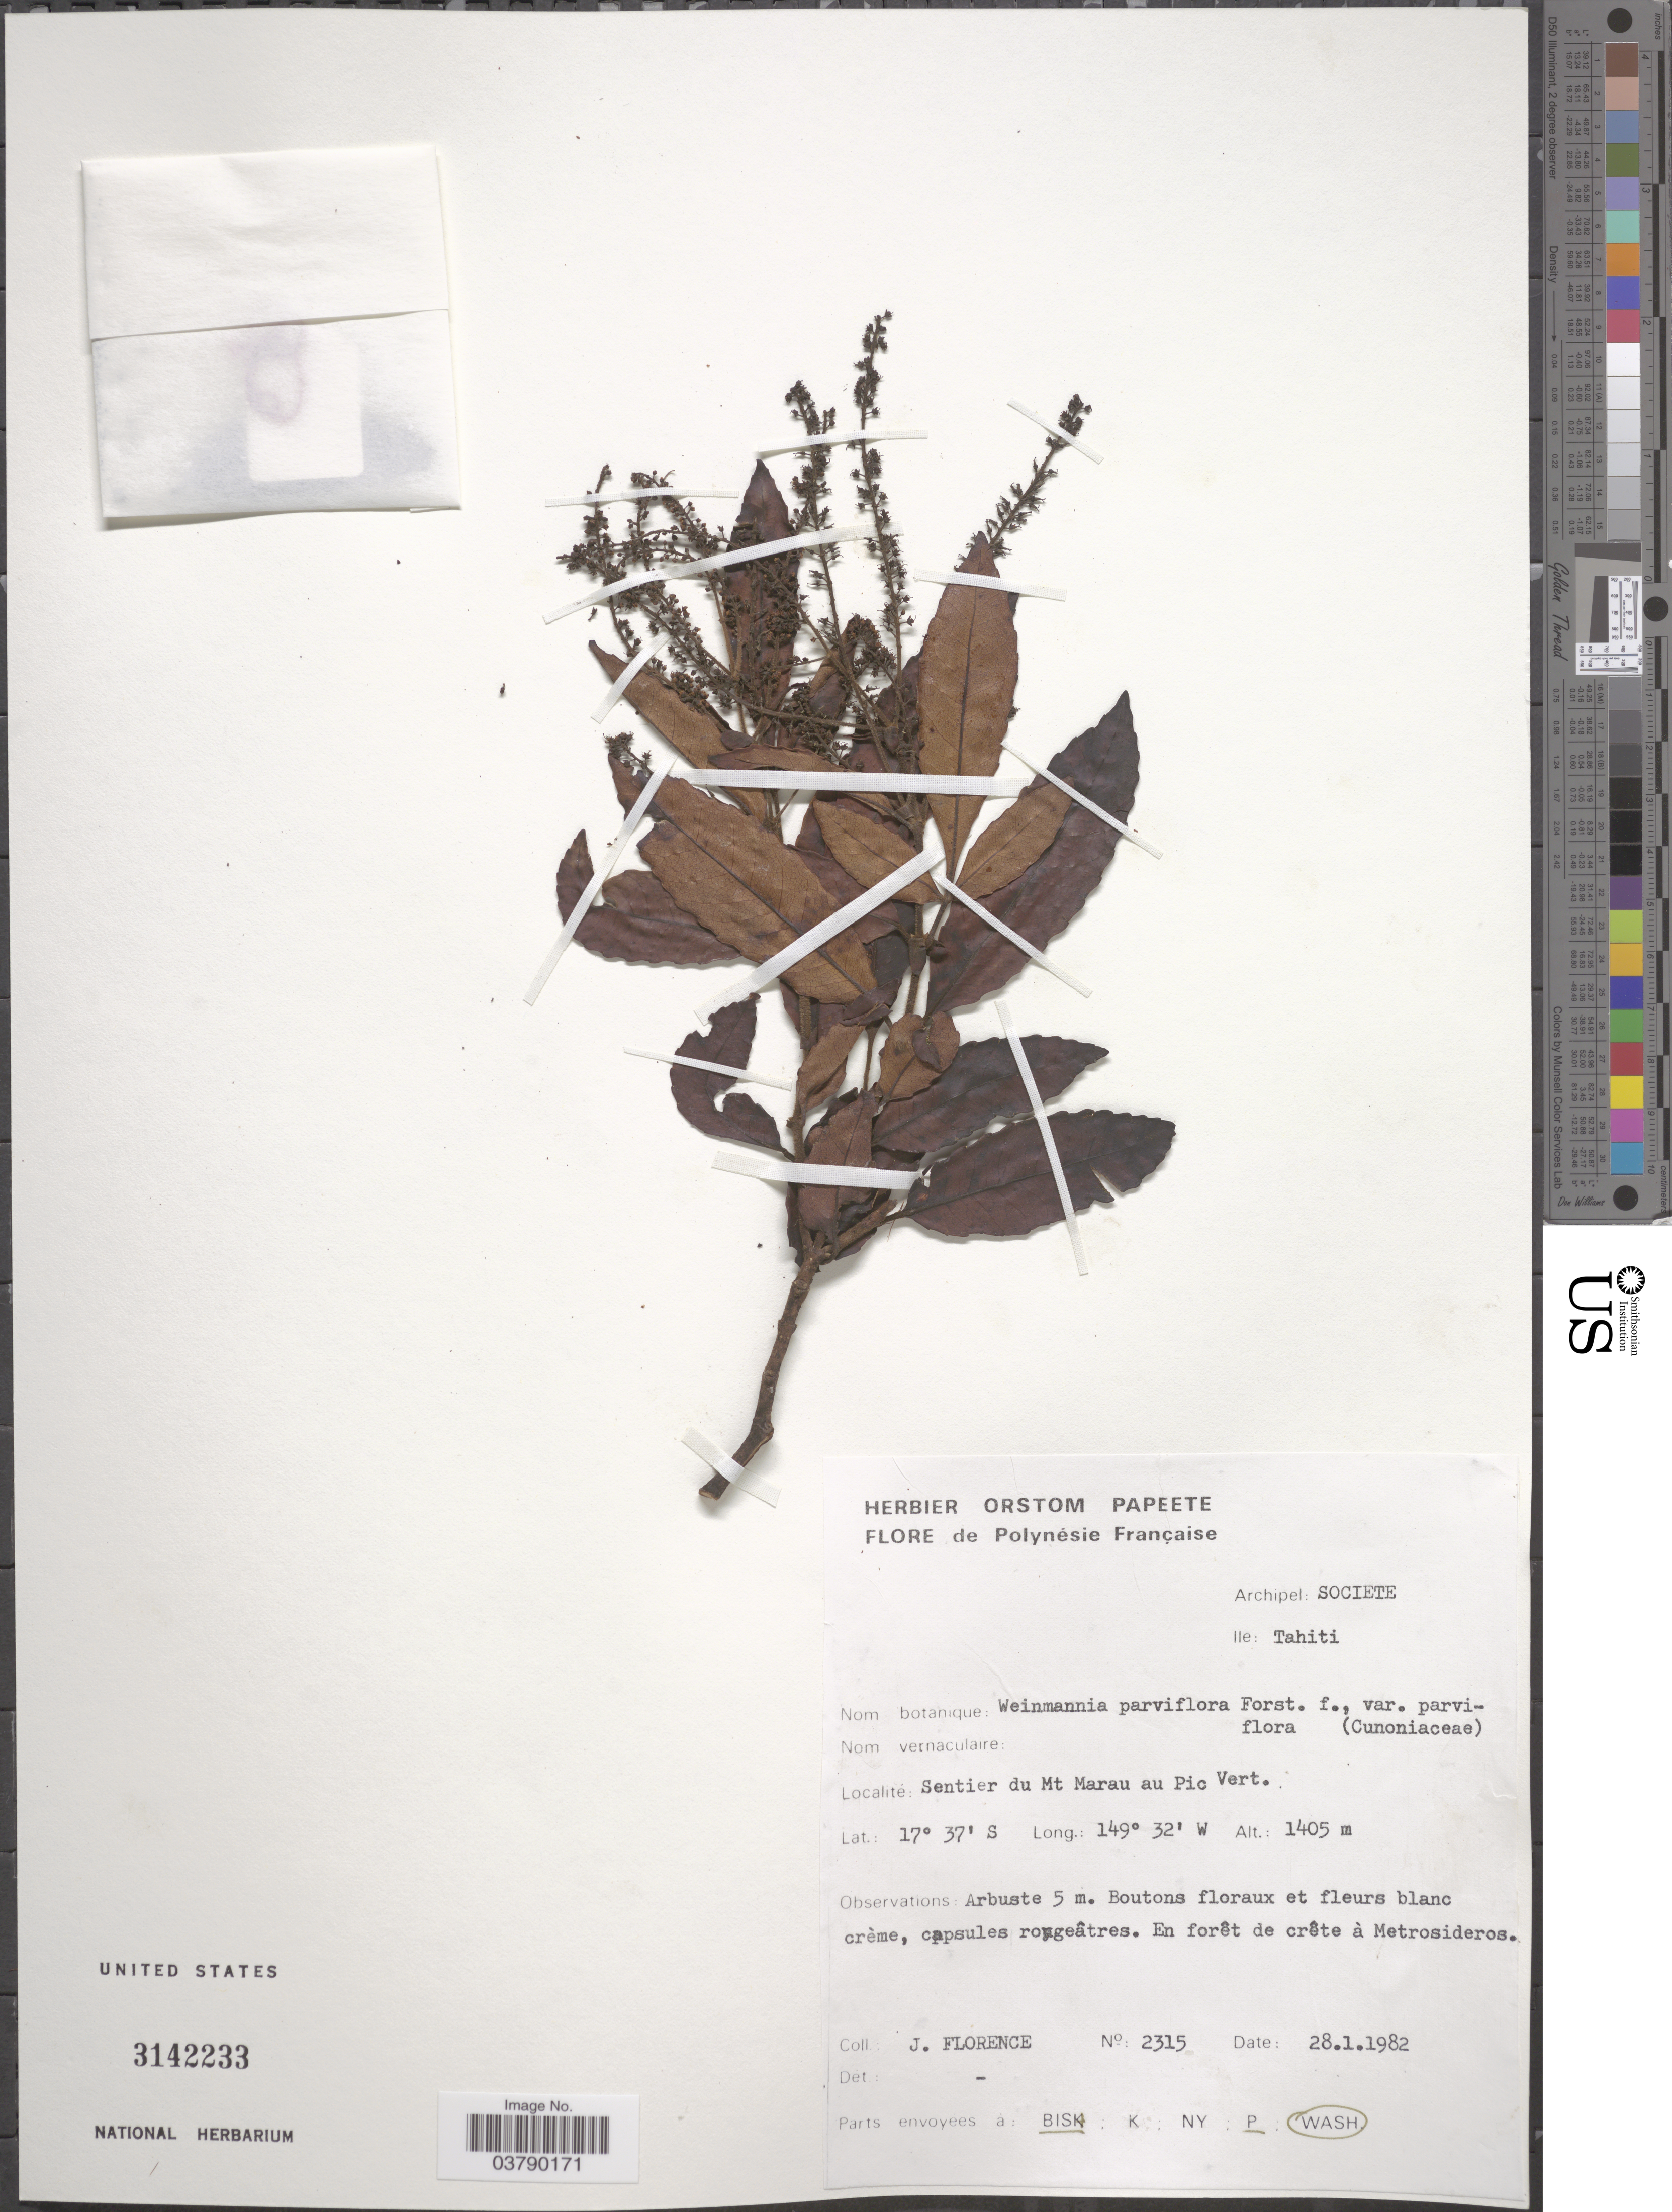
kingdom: Plantae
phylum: Tracheophyta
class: Magnoliopsida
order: Oxalidales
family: Cunoniaceae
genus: Pterophylla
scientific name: Pterophylla parviflora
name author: (G. Forst.) Pillon & H.C. Hopkins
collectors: J. Florence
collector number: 2315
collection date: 1982-01-28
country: French Polynesia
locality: Archipel: Societe, Ile: Tahiti. Sentier du Mt Marau au Pic Vert.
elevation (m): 1405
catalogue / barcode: US 3142233